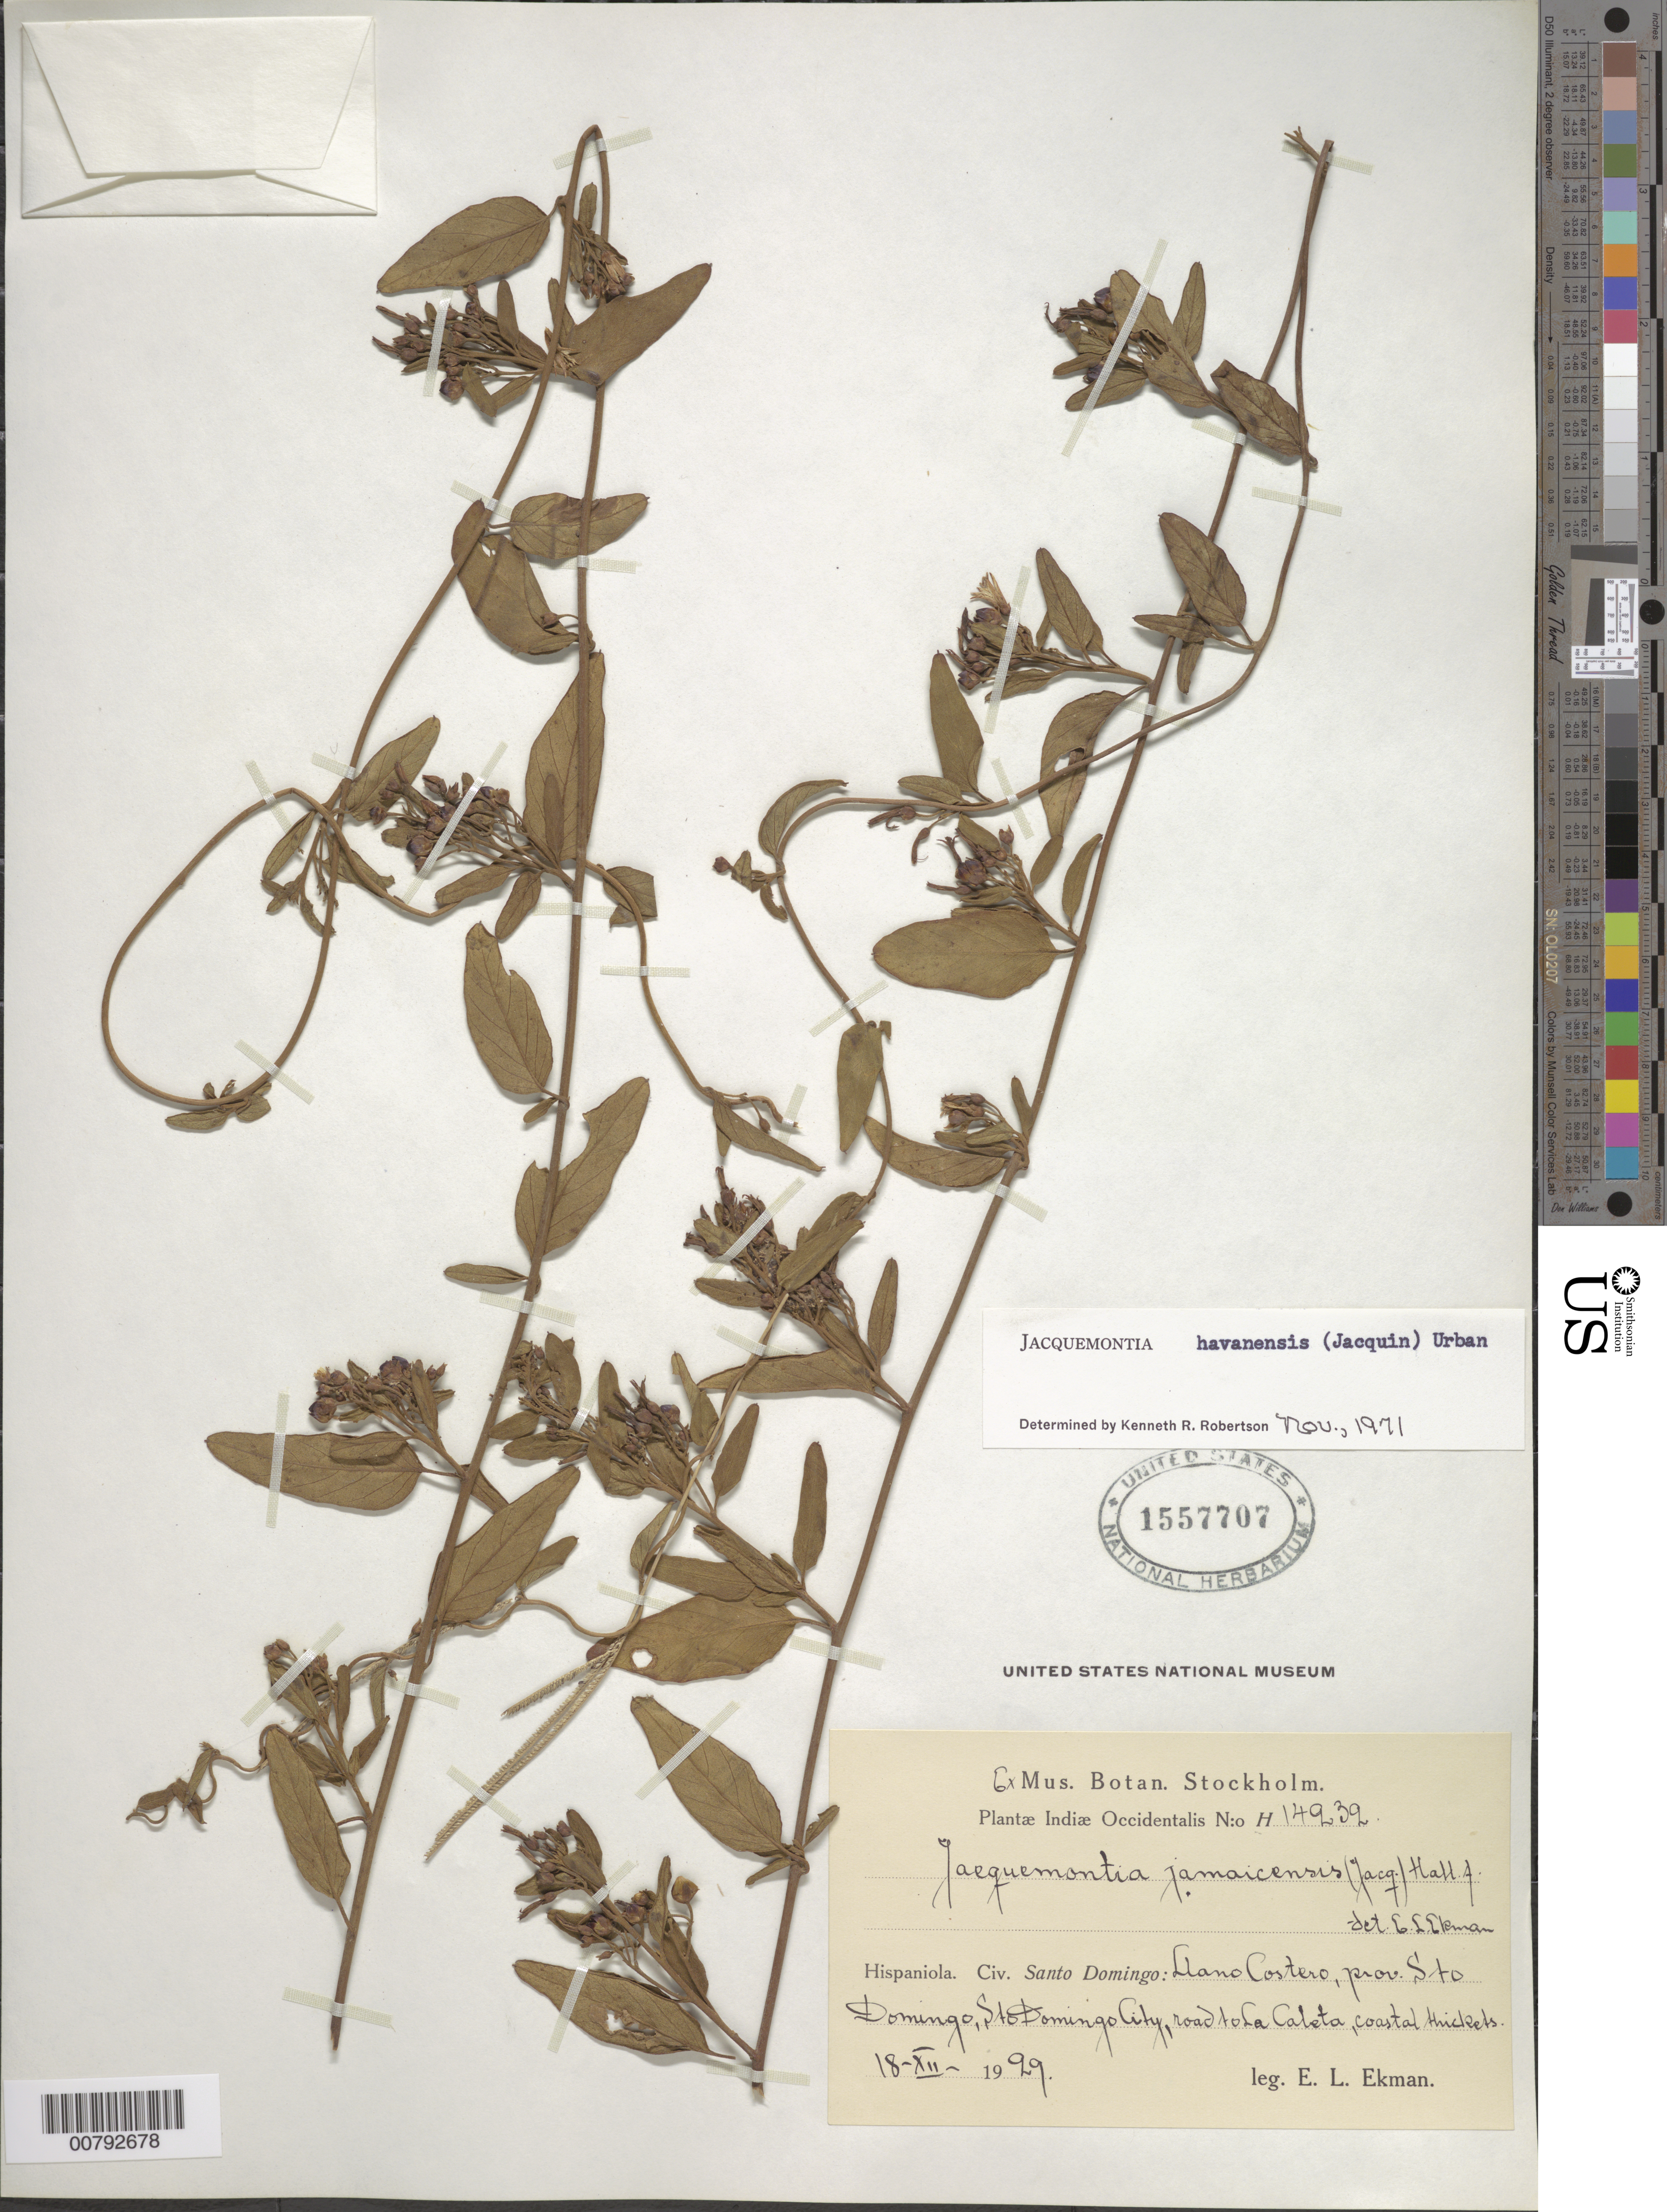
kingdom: Plantae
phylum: Tracheophyta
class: Magnoliopsida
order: Solanales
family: Convolvulaceae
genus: Jacquemontia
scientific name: Jacquemontia havanensis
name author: (Jacq.) Urb.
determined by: Robertson, K. R.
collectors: E. L. Ekman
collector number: H 14232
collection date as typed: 18 Dec 1929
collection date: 1929-12-18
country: Dominican Republic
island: Hispaniola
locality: Llano Costero, Province of Santo Domingo, Santo Domingo City, road to La Caleta.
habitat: Coastal thickets.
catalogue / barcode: US 1557707